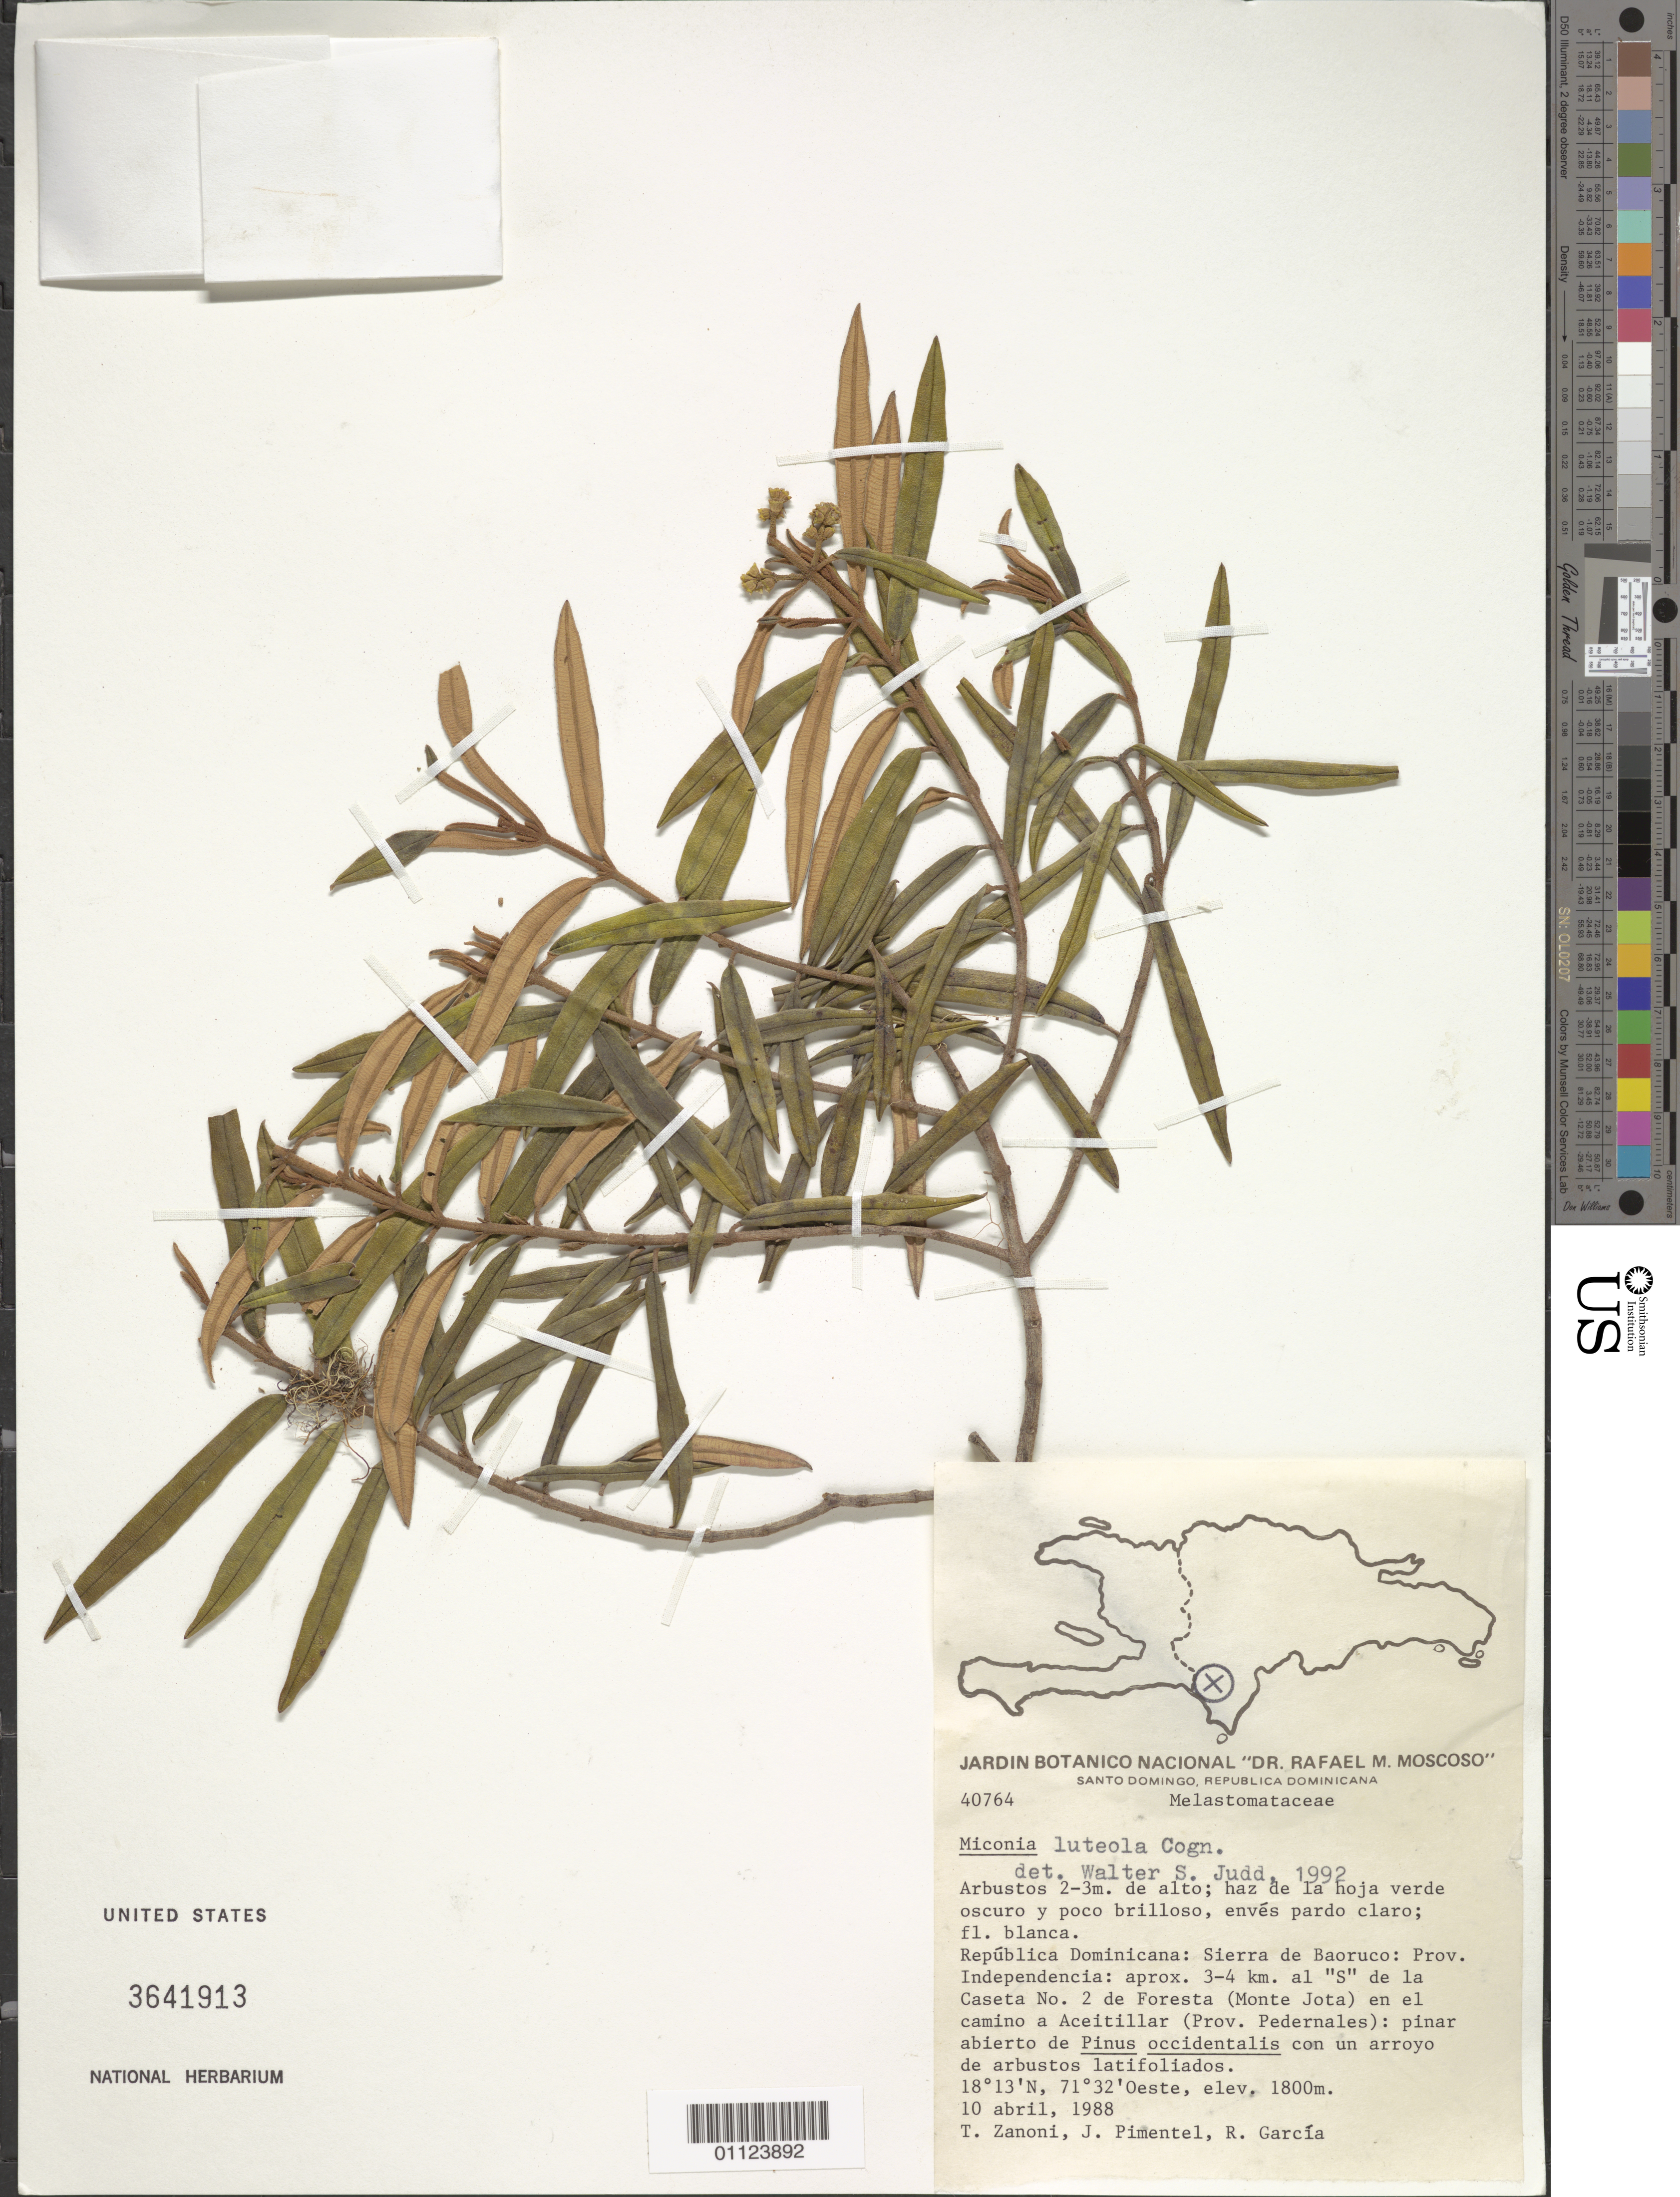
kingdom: Plantae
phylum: Tracheophyta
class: Magnoliopsida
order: Myrtales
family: Melastomataceae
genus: Miconia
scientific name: Miconia luteola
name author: Cogn.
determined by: Judd, W.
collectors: T. A. Zanoni, J. Pimentel & R. Garcia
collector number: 40764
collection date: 1988-04-10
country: Dominican Republic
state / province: Independencia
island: Hispaniola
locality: Sierra de Baoruco, aprox. 3-4 km al "S" de la Caseta no. 2 de Foresta (Monte Jota) en el camino a Aceitillar (Prov. Pedernales).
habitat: Pinar abierto de Pinus occidentalis con un arroyo de arbustos latifoliados.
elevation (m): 1800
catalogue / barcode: US 3641913